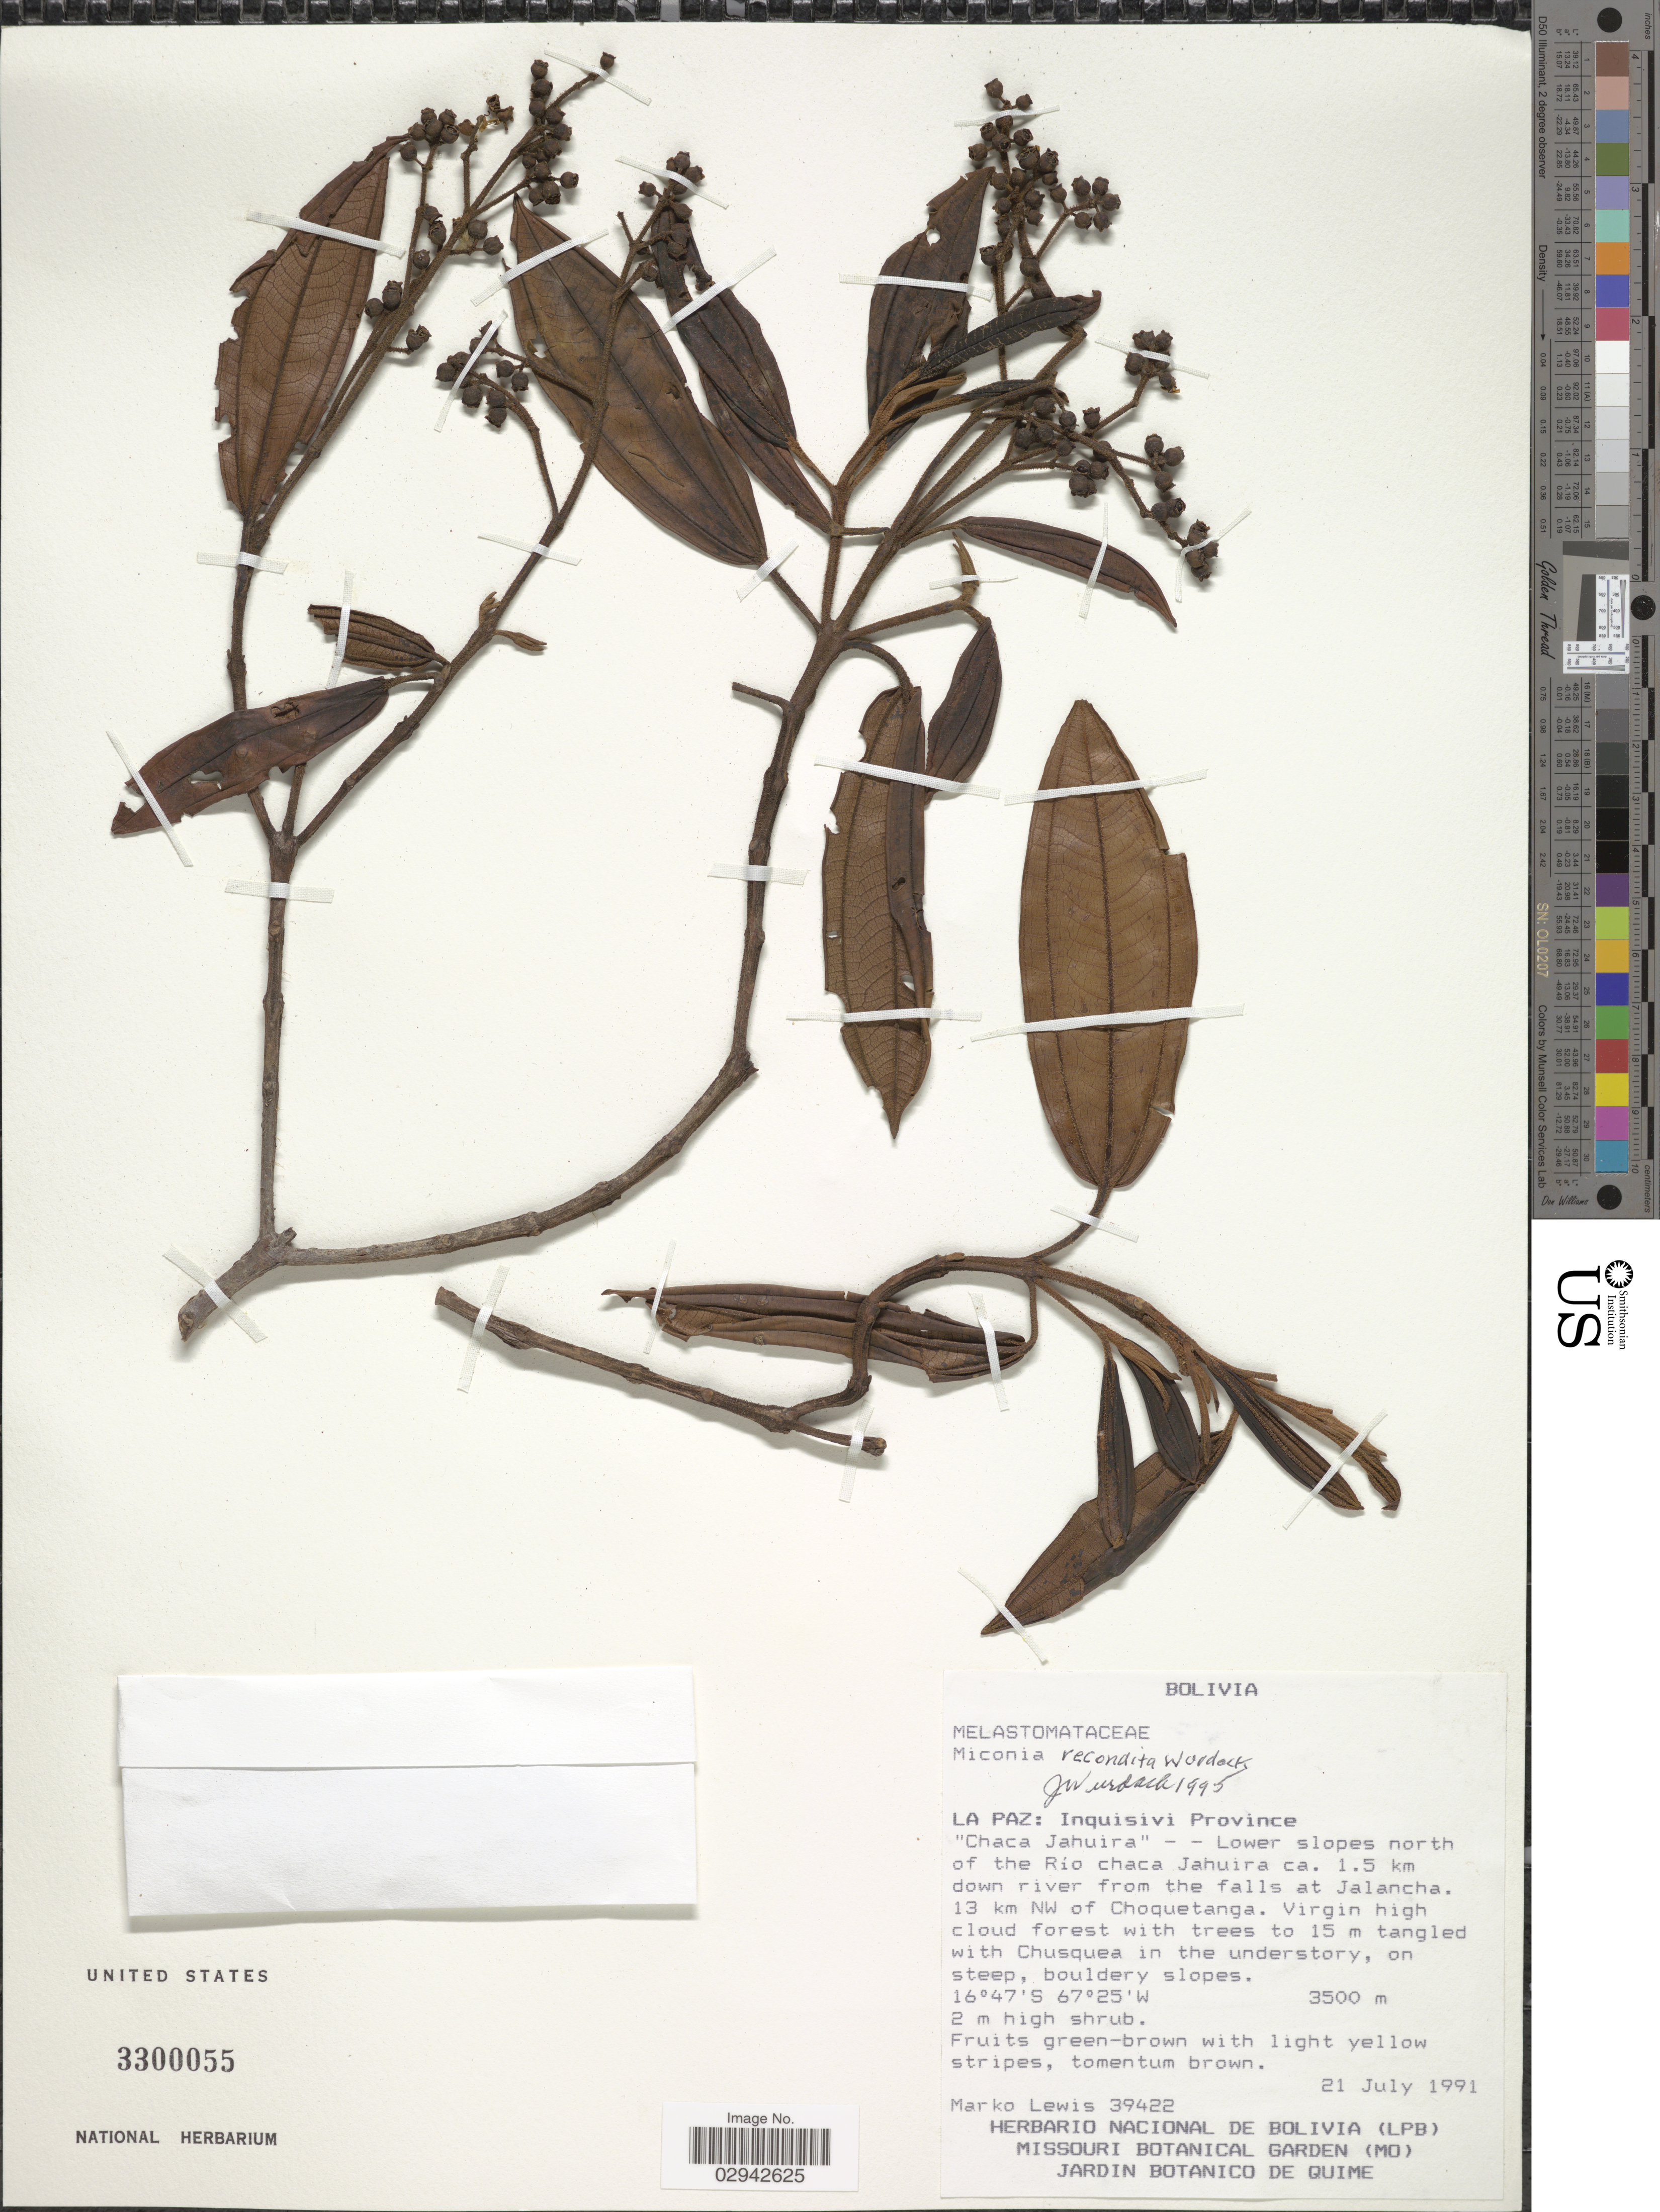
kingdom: Plantae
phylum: Tracheophyta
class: Magnoliopsida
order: Myrtales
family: Melastomataceae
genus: Miconia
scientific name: Miconia recondita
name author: Wurdack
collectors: M. A. Lewis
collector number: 39422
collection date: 1991-07-21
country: Bolivia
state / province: La Paz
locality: Inquisivi Province, "Chaca Jahuira" - - Lower slopes north of the Rio chaca Jahuira ca. 1.5 km down river from the falls at Jalancha, 13 km NW of Choquetanga.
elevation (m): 3500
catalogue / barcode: US 3300055